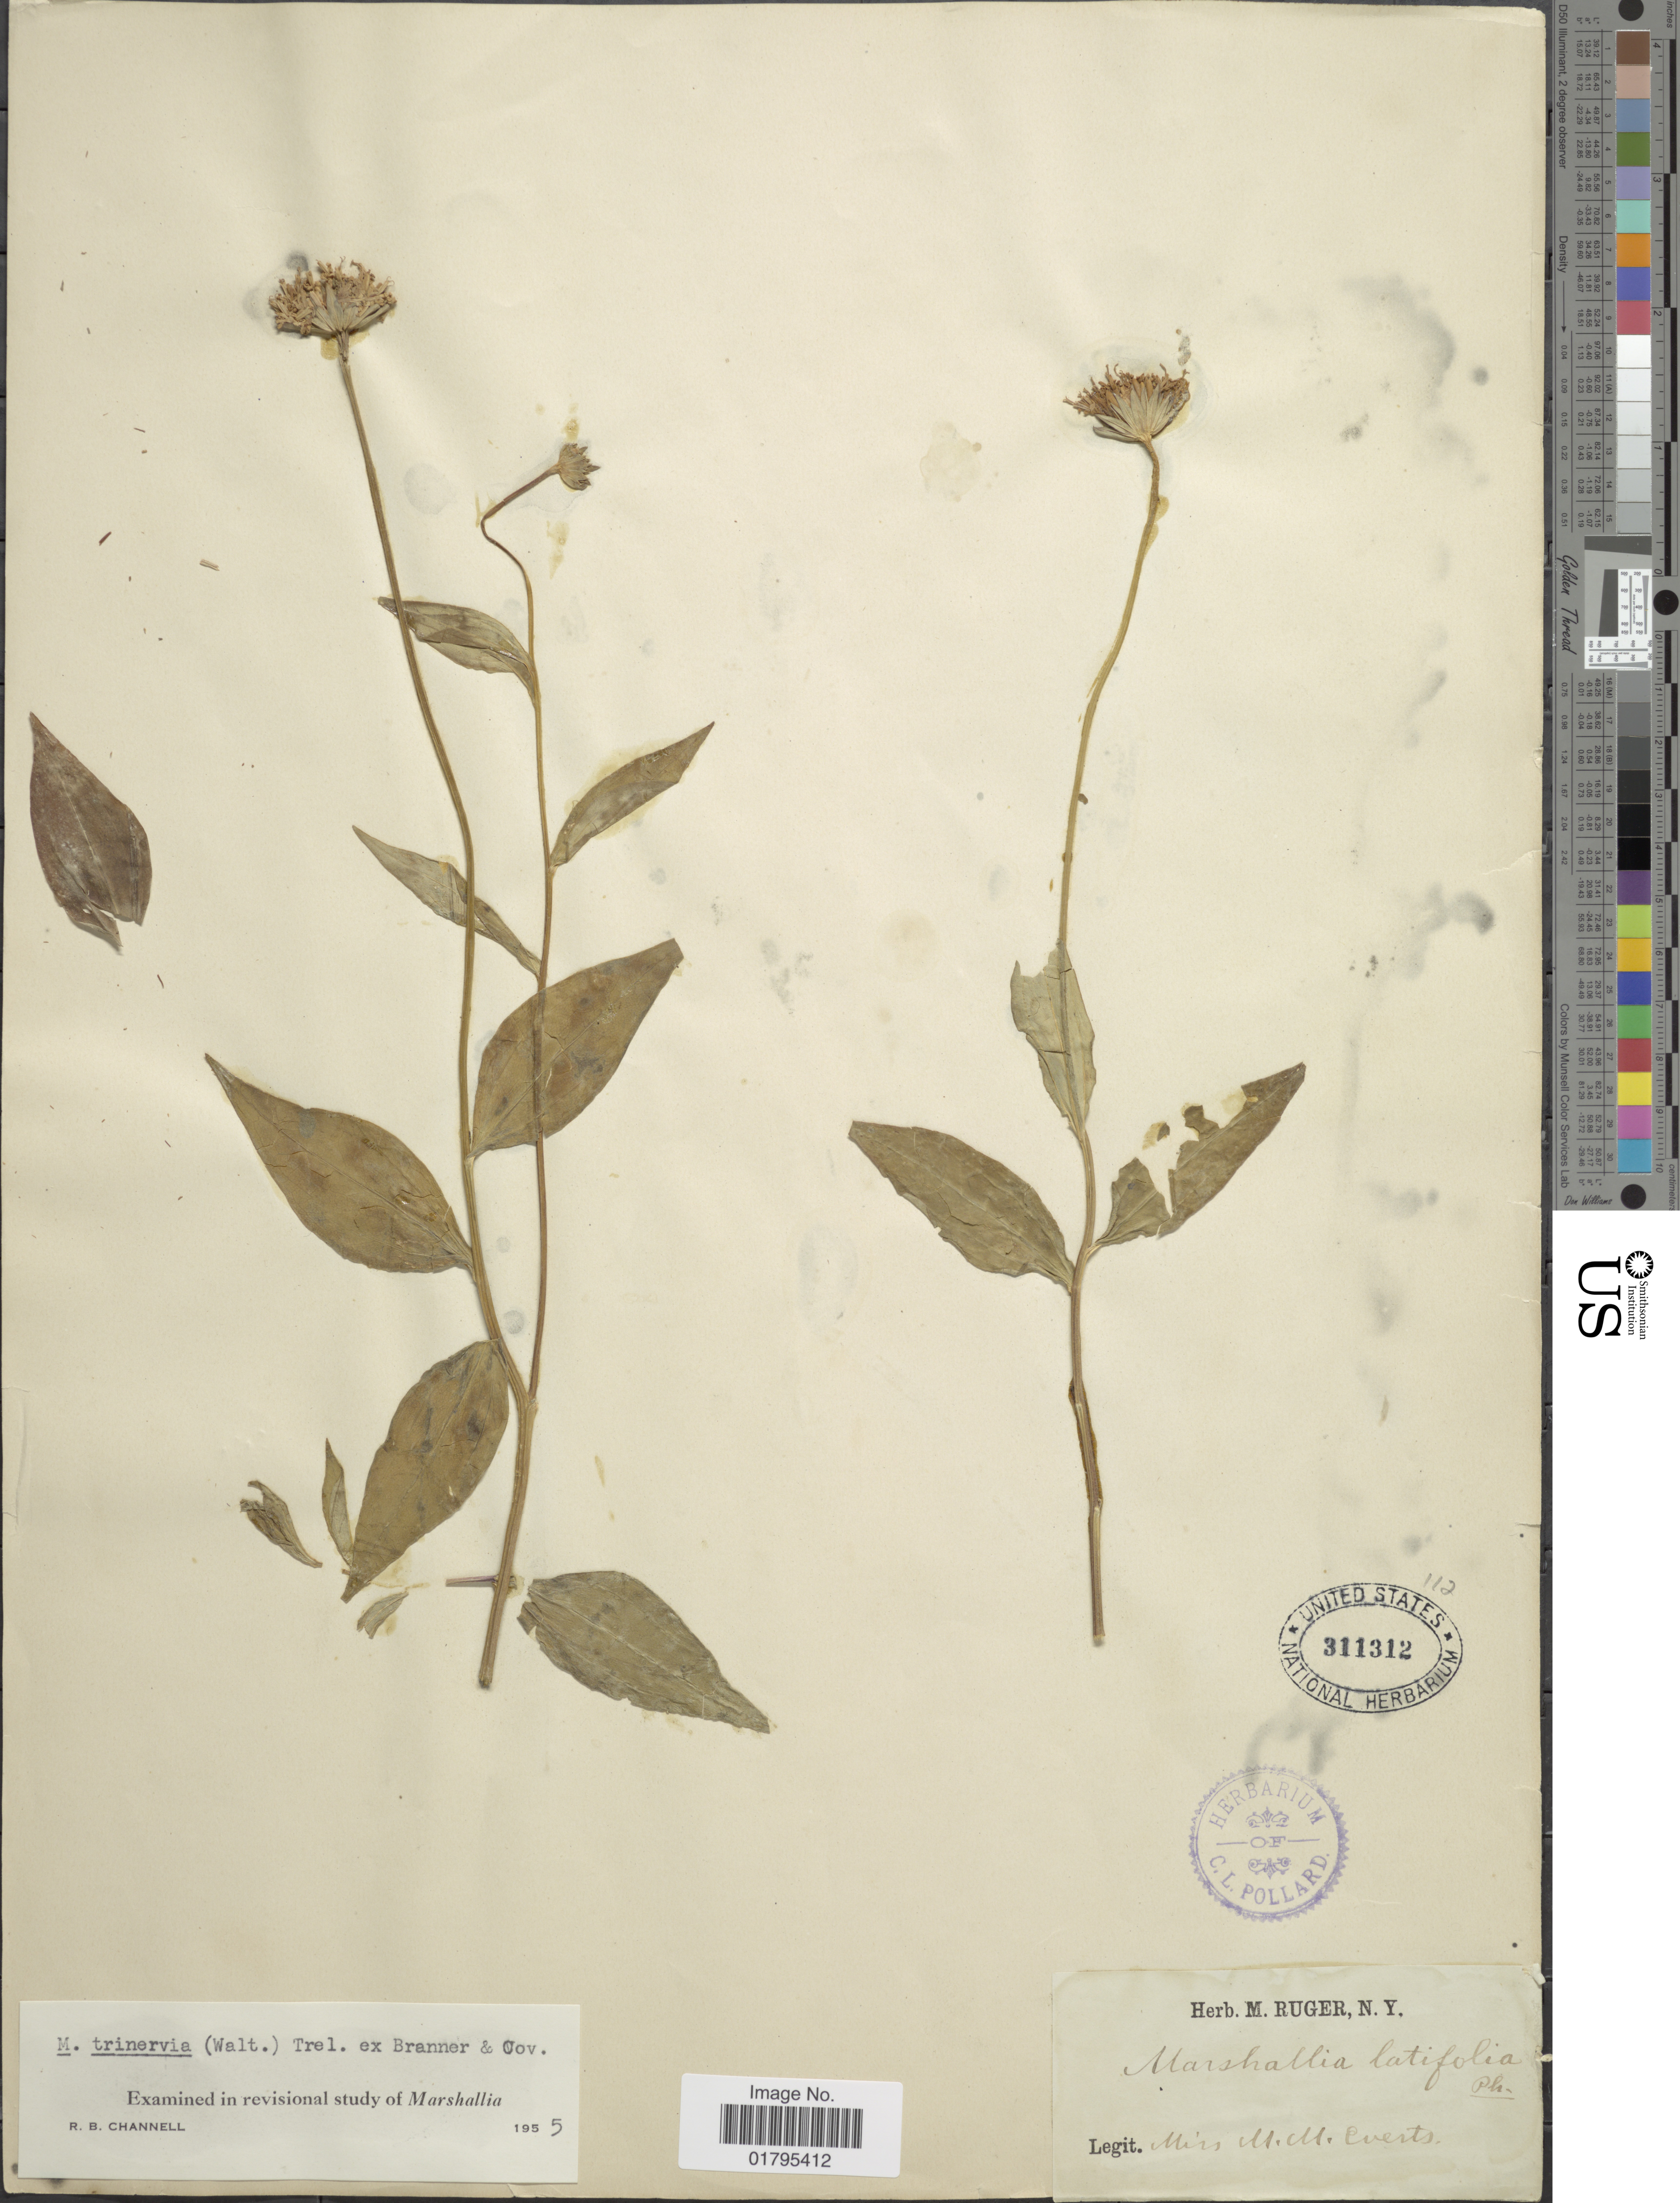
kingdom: Plantae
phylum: Tracheophyta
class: Magnoliopsida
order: Asterales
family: Asteraceae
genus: Marshallia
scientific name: Marshallia trinervia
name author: (Walter) Lesq. ex Trel.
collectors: M. Everts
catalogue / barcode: US 311312